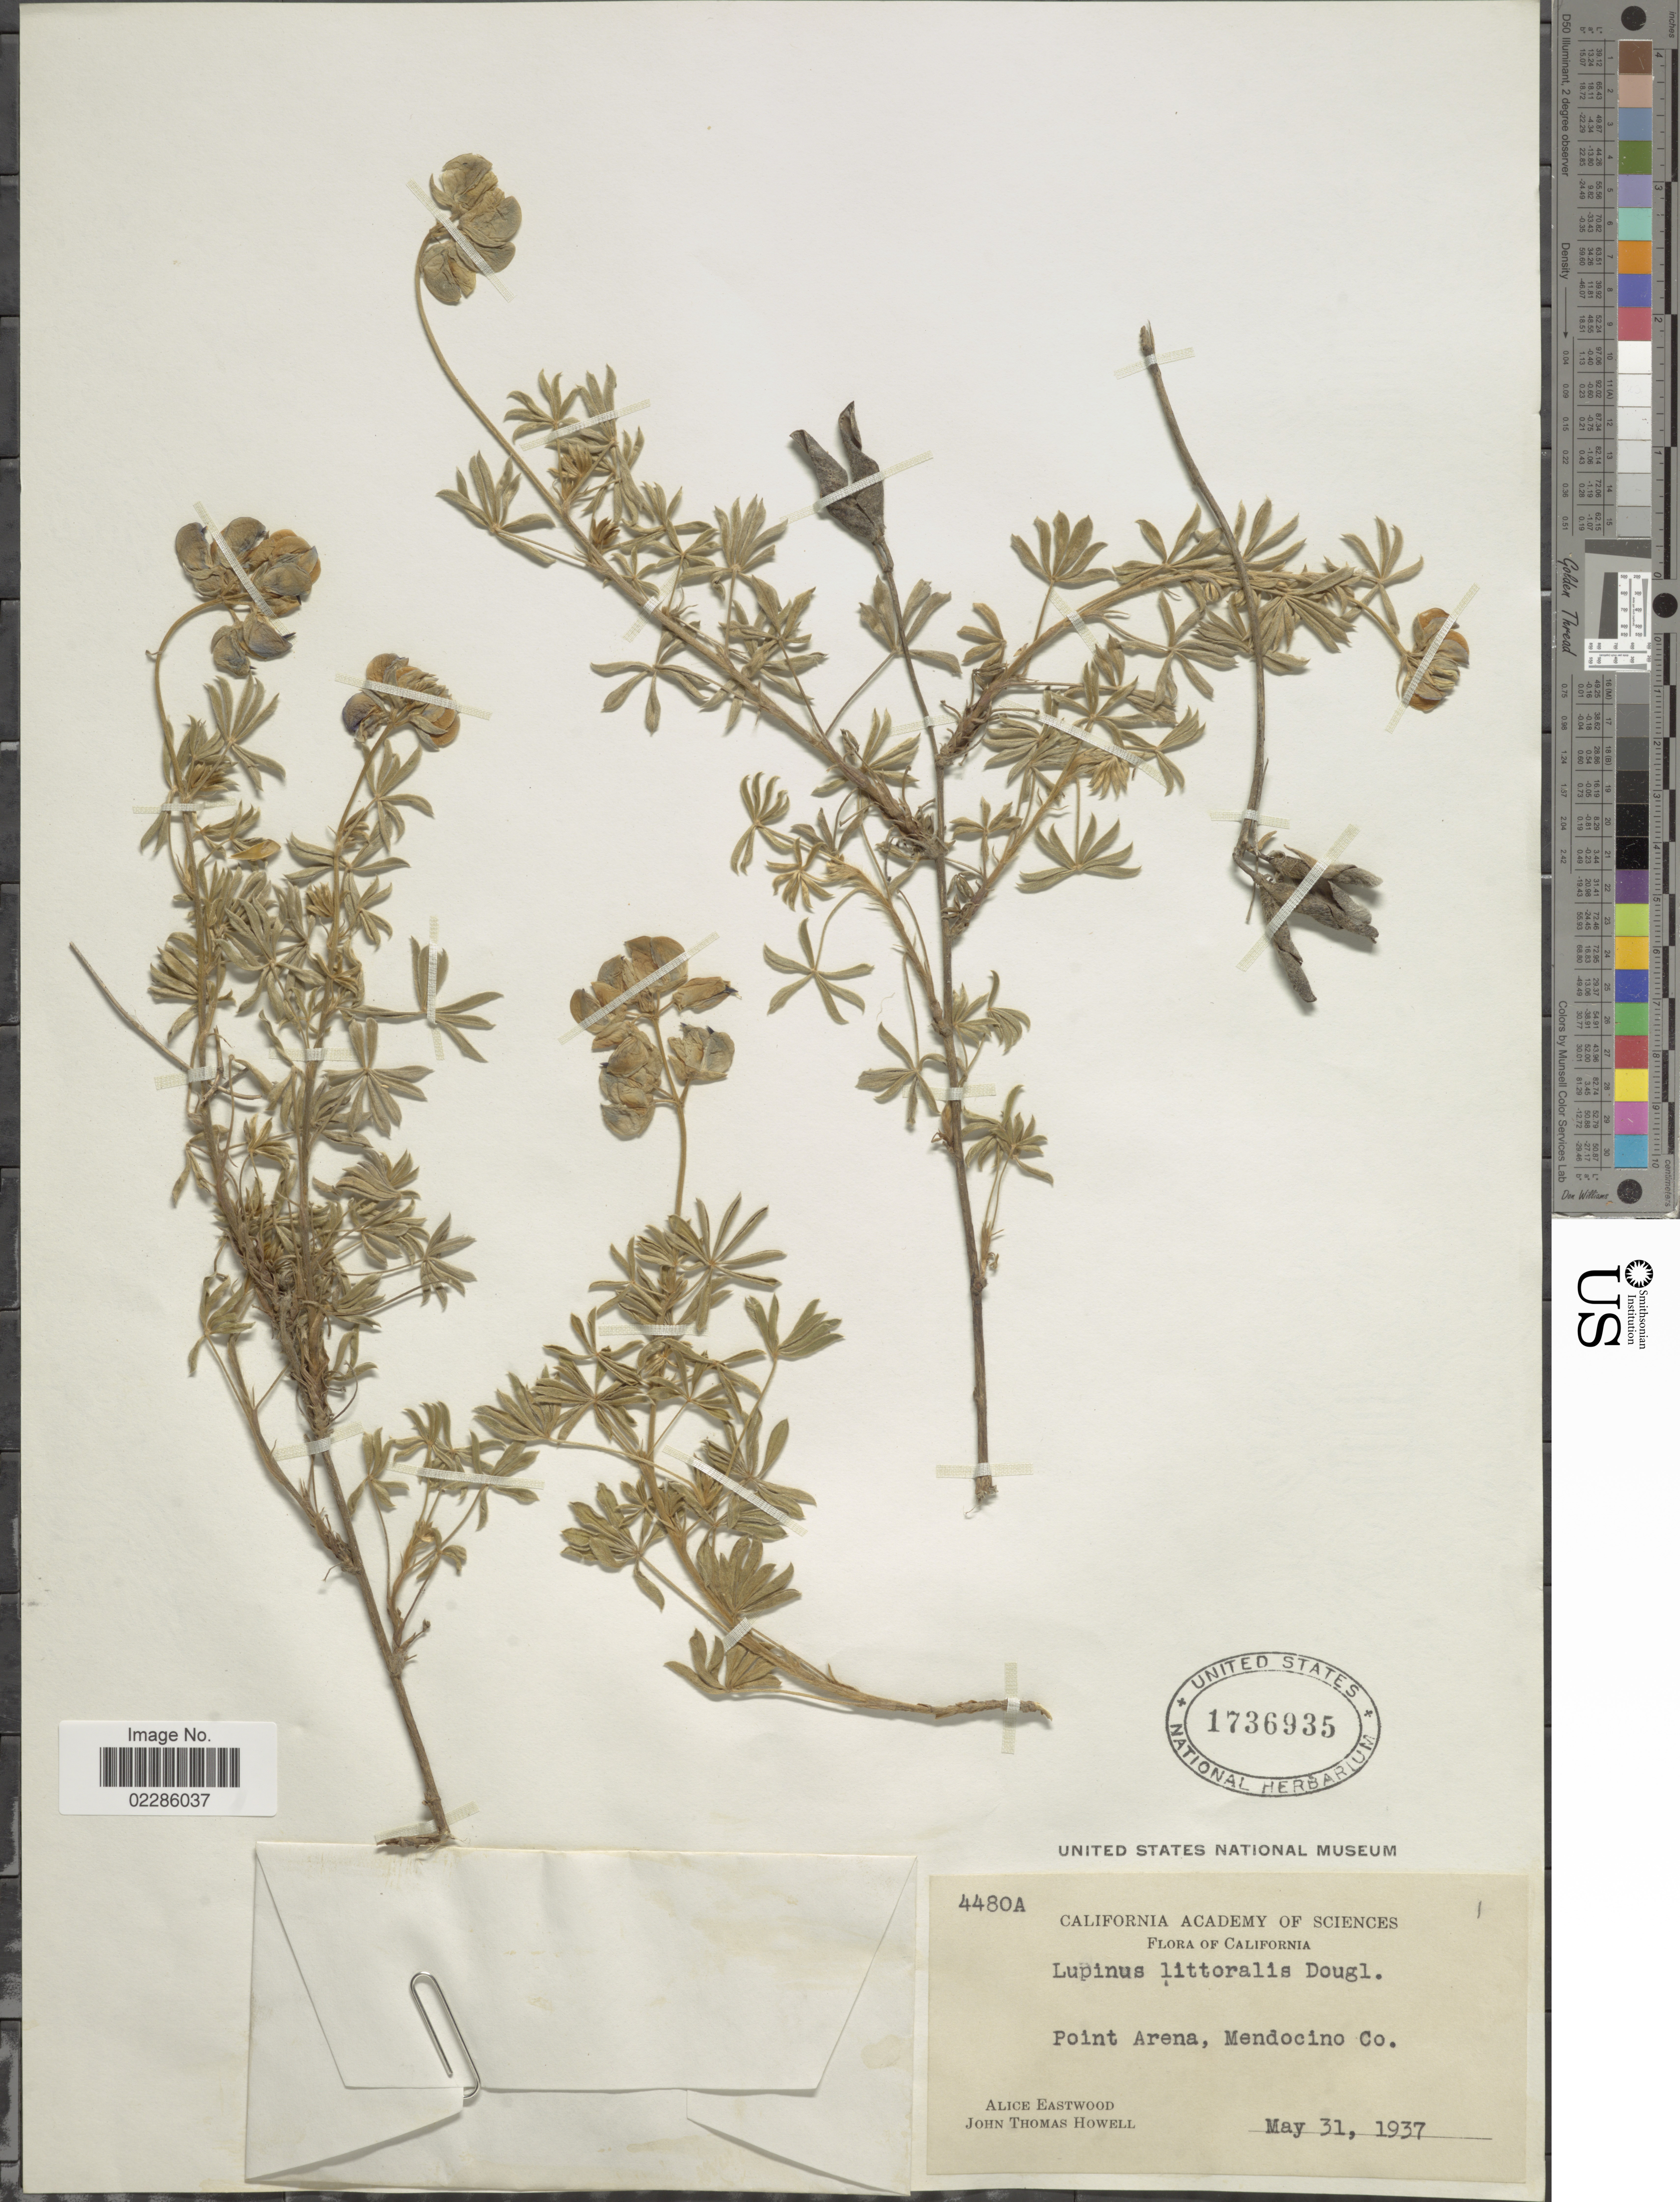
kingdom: Plantae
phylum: Tracheophyta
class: Magnoliopsida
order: Fabales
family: Fabaceae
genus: Lupinus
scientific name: Lupinus littoralis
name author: Douglas ex Lindl.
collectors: A. Eastwood & J. T. Howell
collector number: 4480A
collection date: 1937-05-31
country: United States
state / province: California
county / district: Mendocino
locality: Point Arena, Mendocino Co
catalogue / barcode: US 1736935